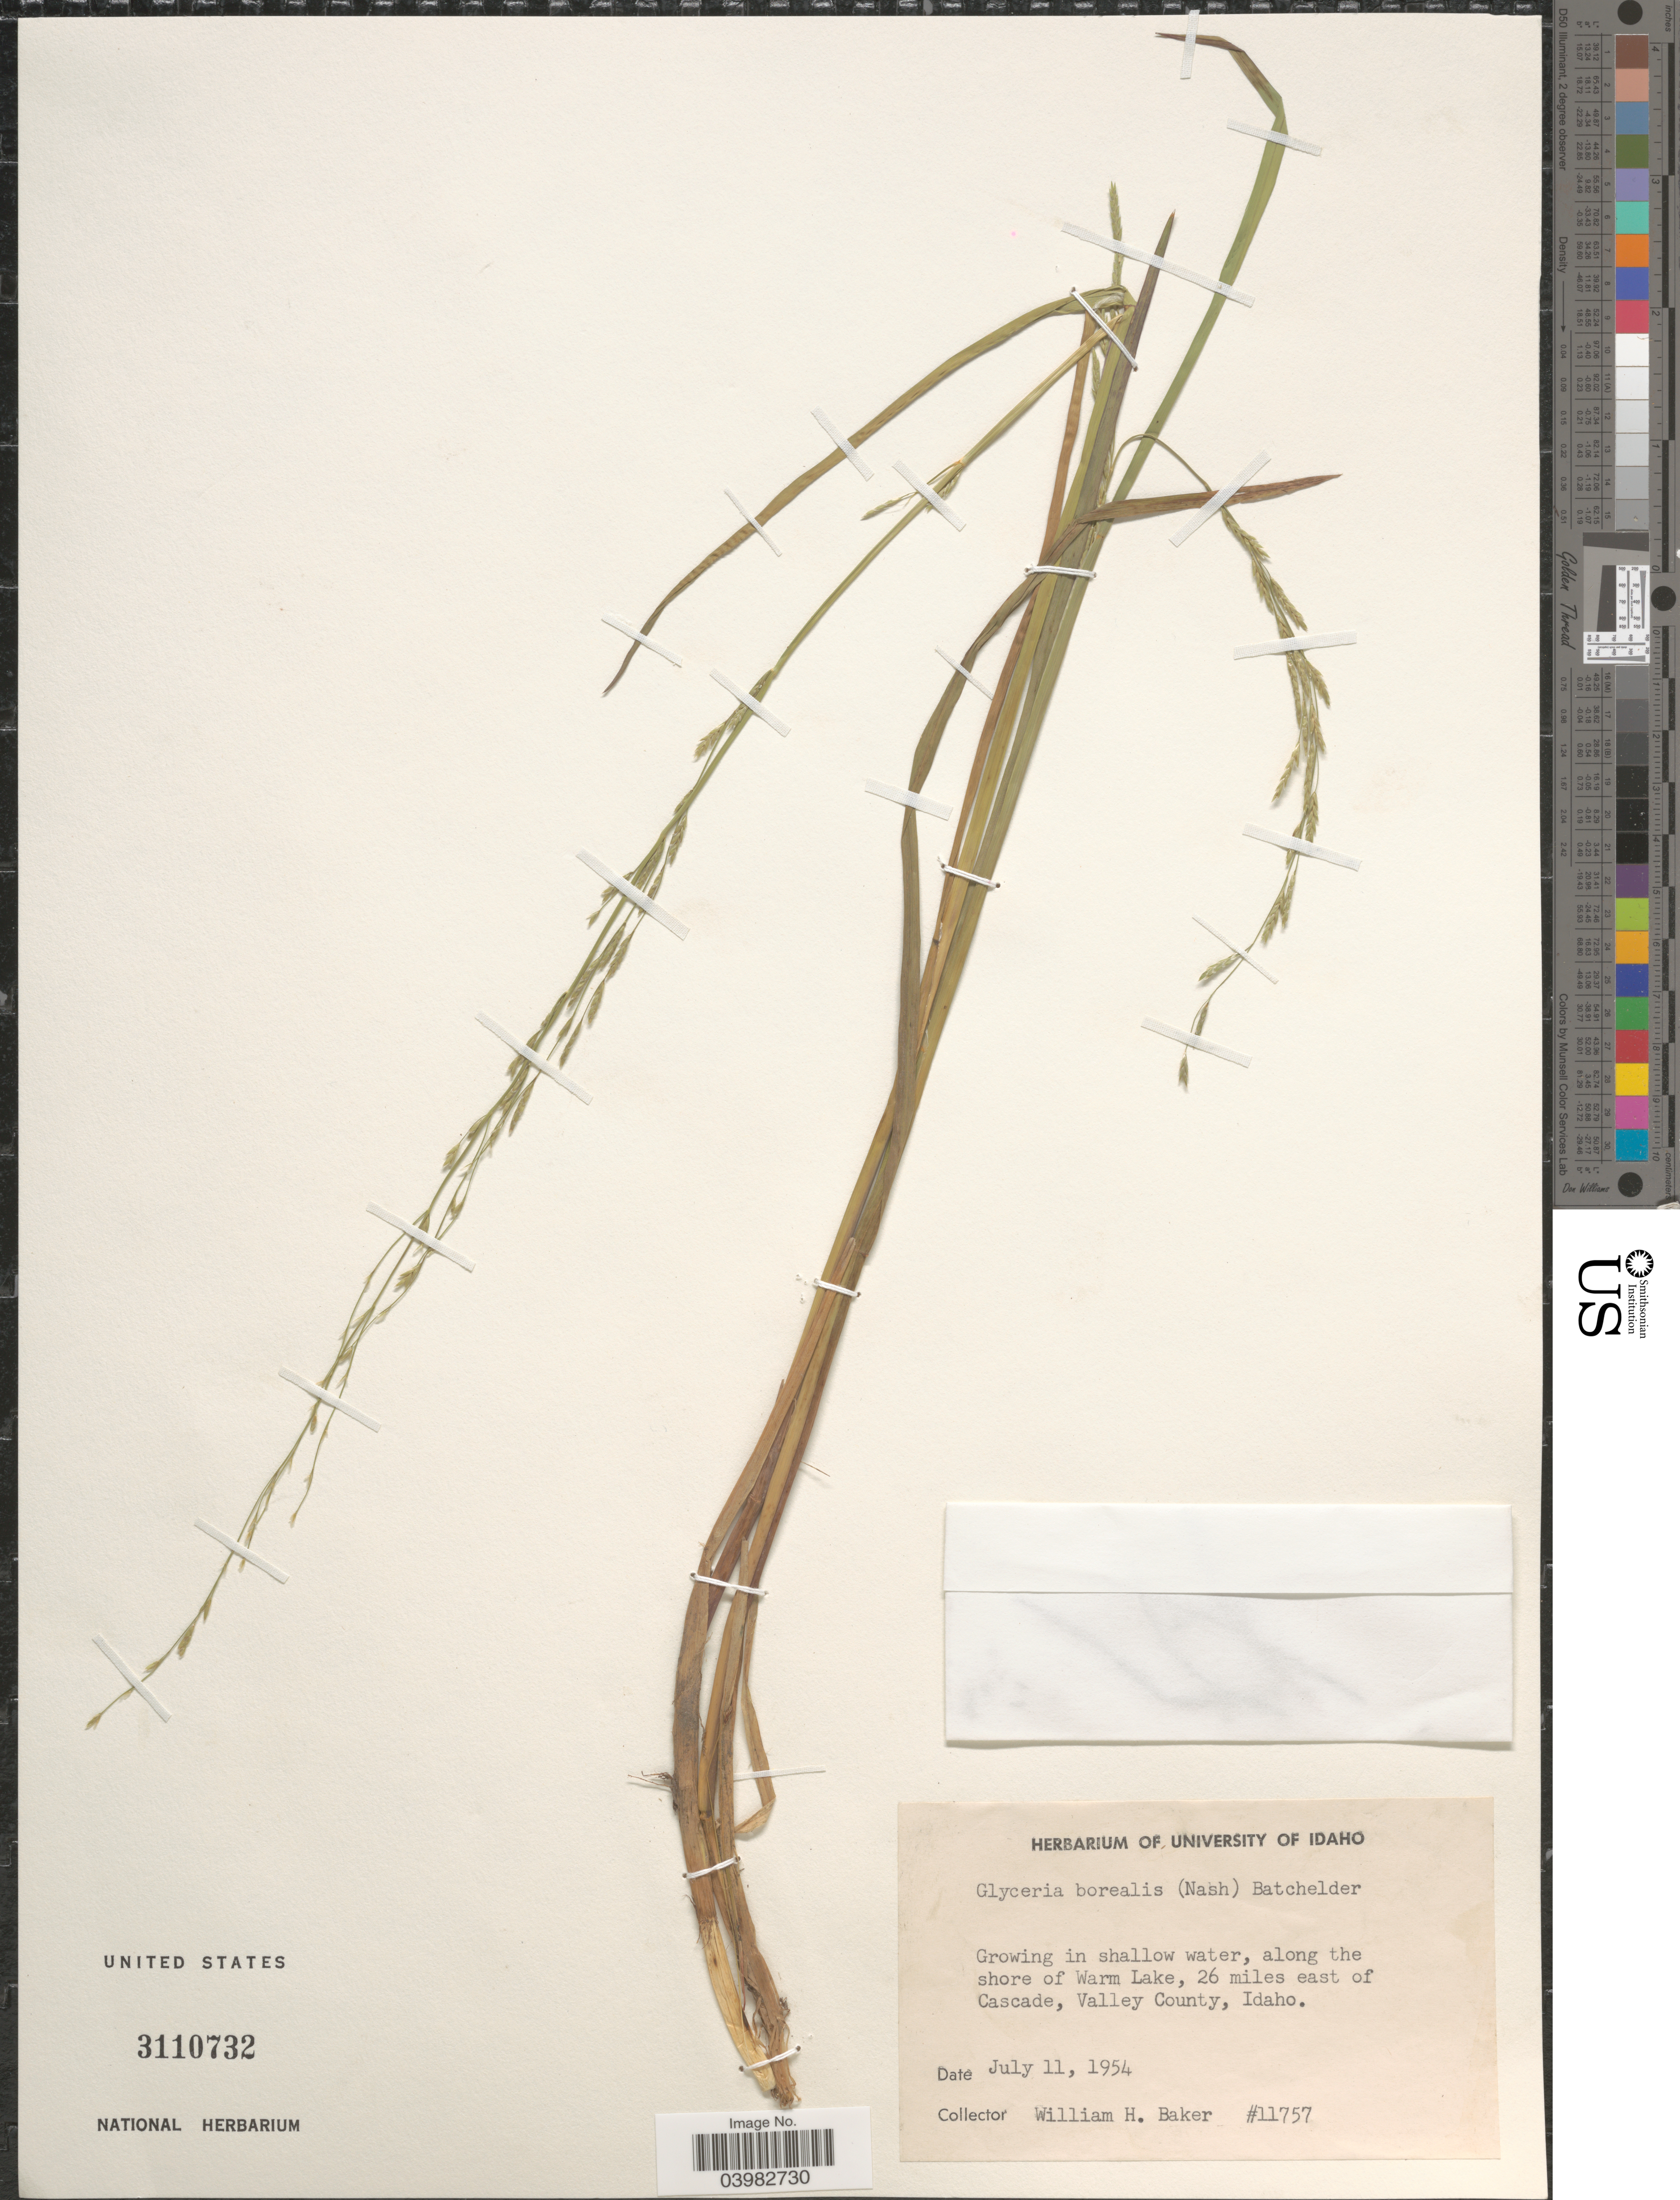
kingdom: Plantae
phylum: Tracheophyta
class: Liliopsida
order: Poales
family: Poaceae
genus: Glyceria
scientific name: Glyceria borealis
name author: (Nash) Batchelder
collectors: W. H. Baker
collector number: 11757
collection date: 1954-07-11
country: United States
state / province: Idaho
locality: Along the shore of Warm Lake, 26 miles east of Cascade, Valley County.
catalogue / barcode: US 3110732